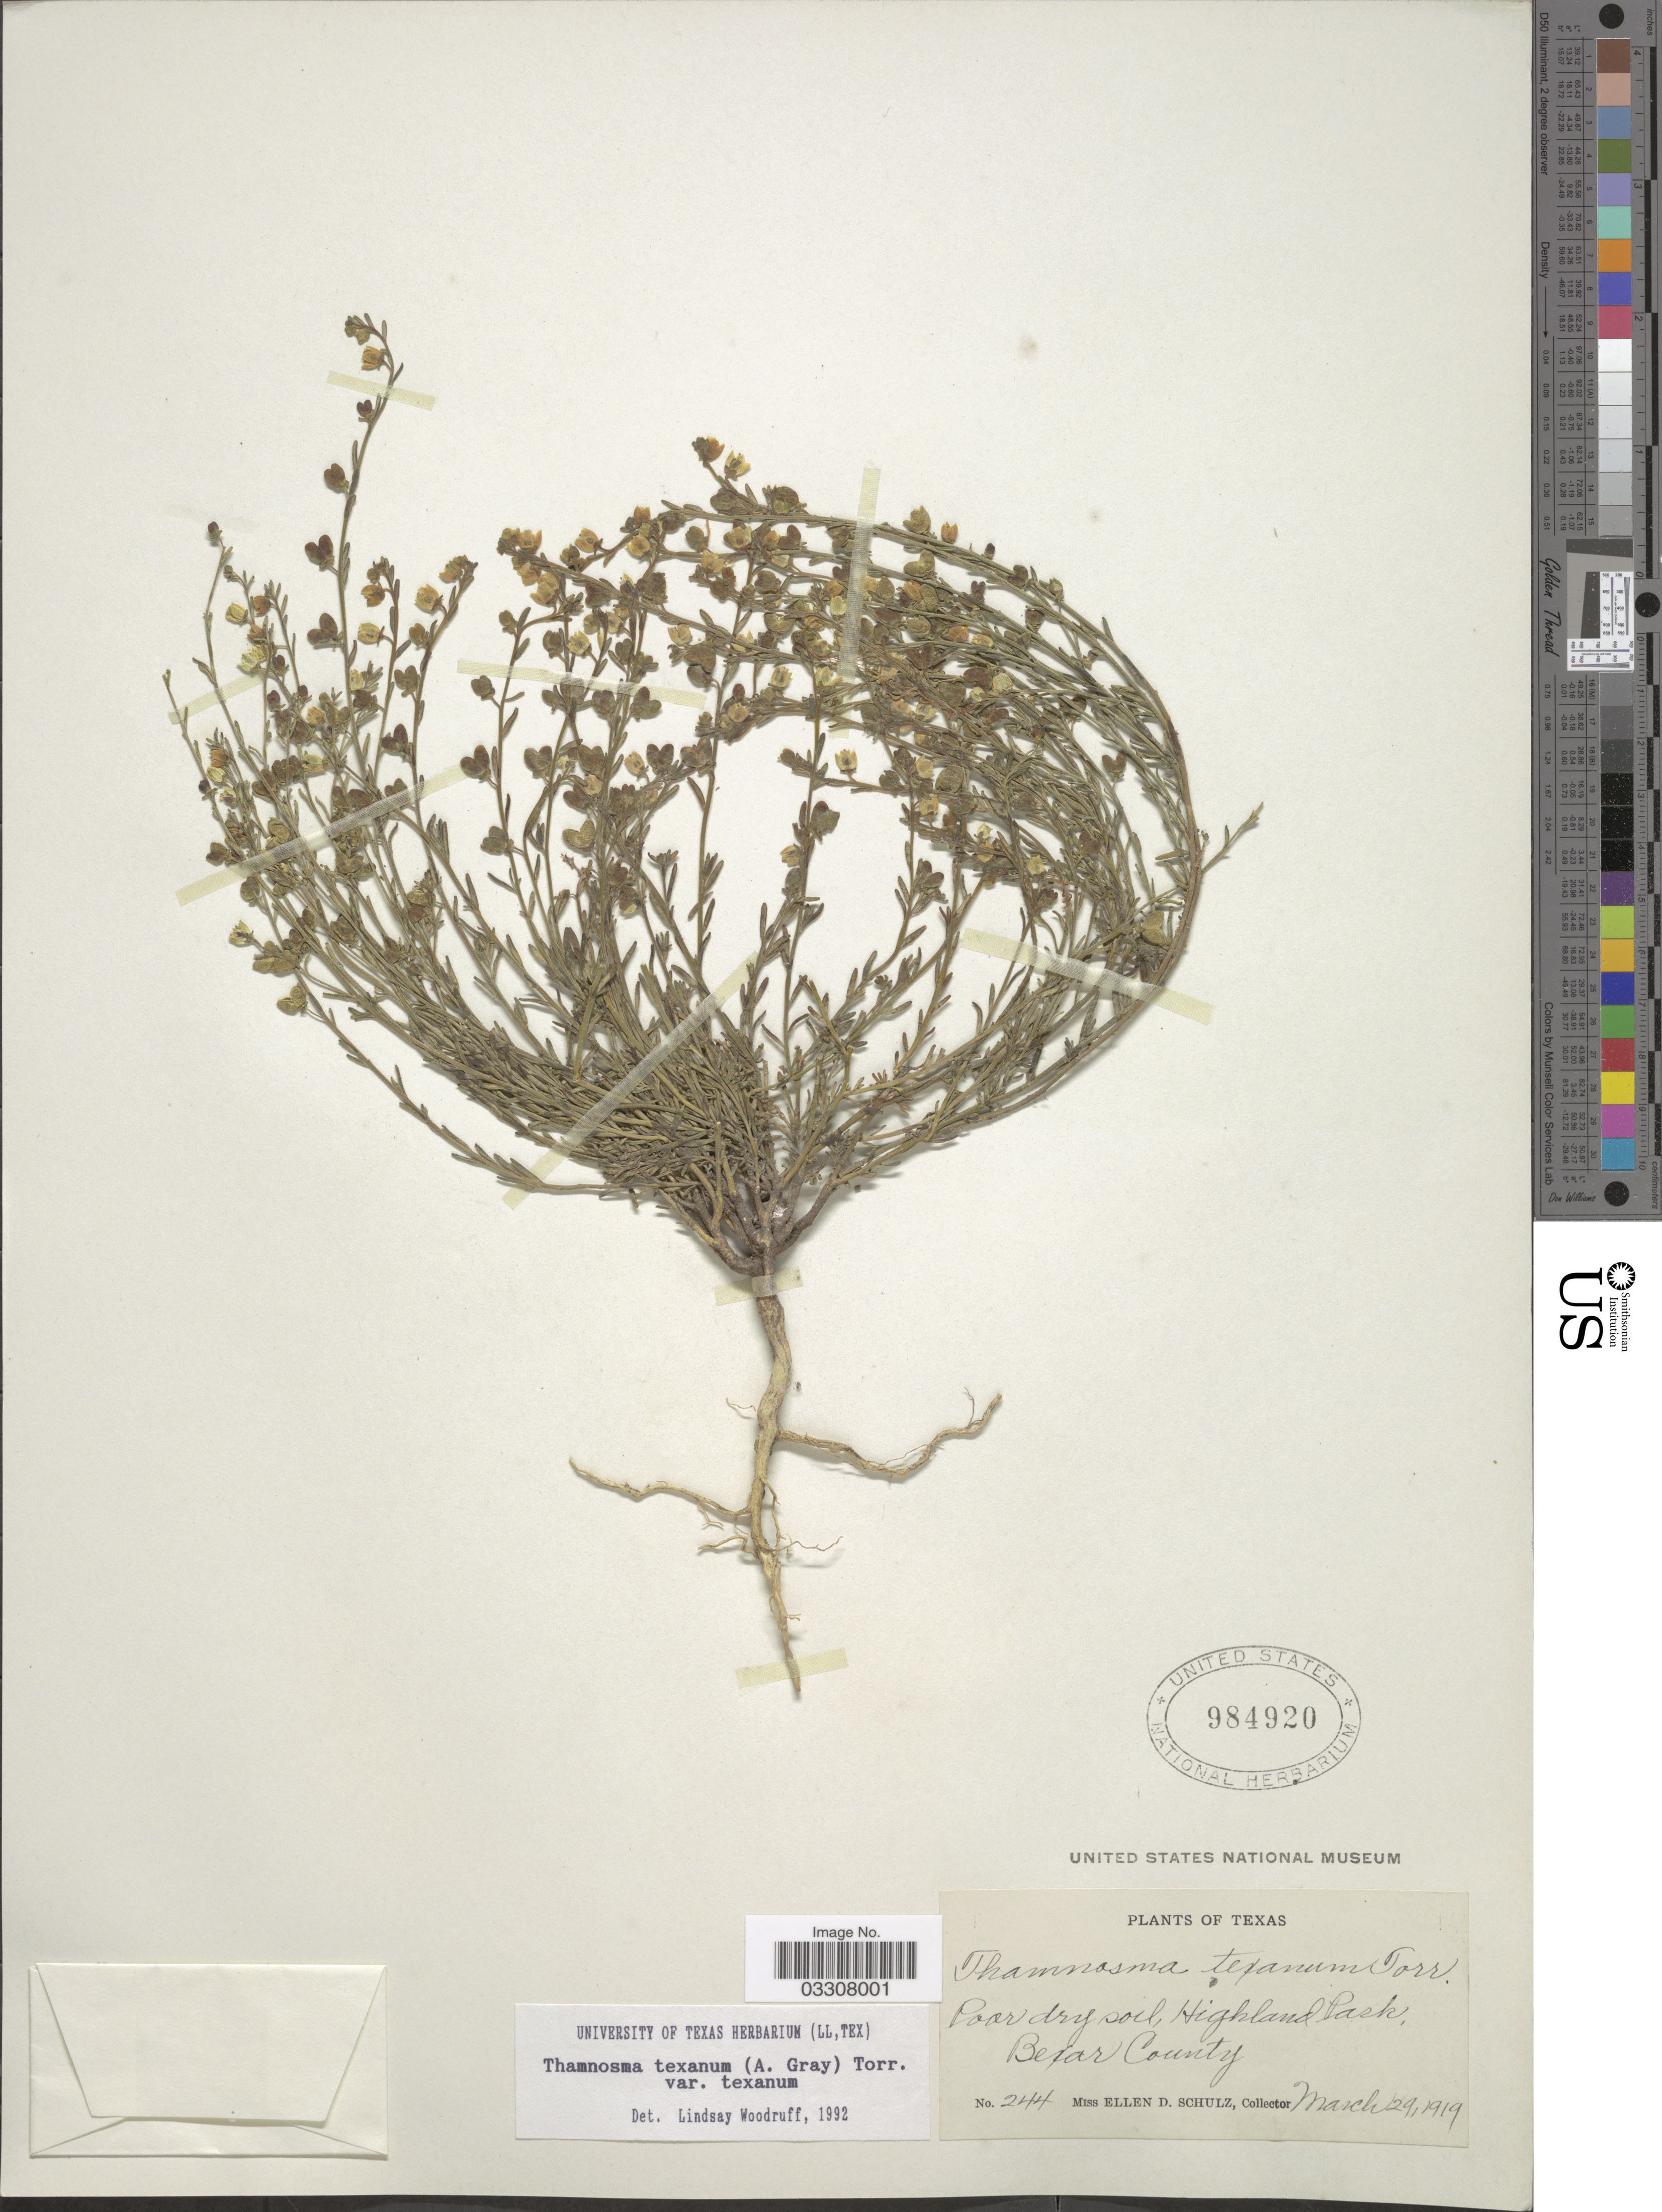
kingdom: Plantae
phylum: Tracheophyta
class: Magnoliopsida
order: Sapindales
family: Rutaceae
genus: Thamnosma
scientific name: Thamnosma texana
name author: (A. Gray) Torr.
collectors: E. D. Schulz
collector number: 244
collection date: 1919-03-29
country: United States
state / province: Texas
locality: Highland Park, Bexar County.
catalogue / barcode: US 984920